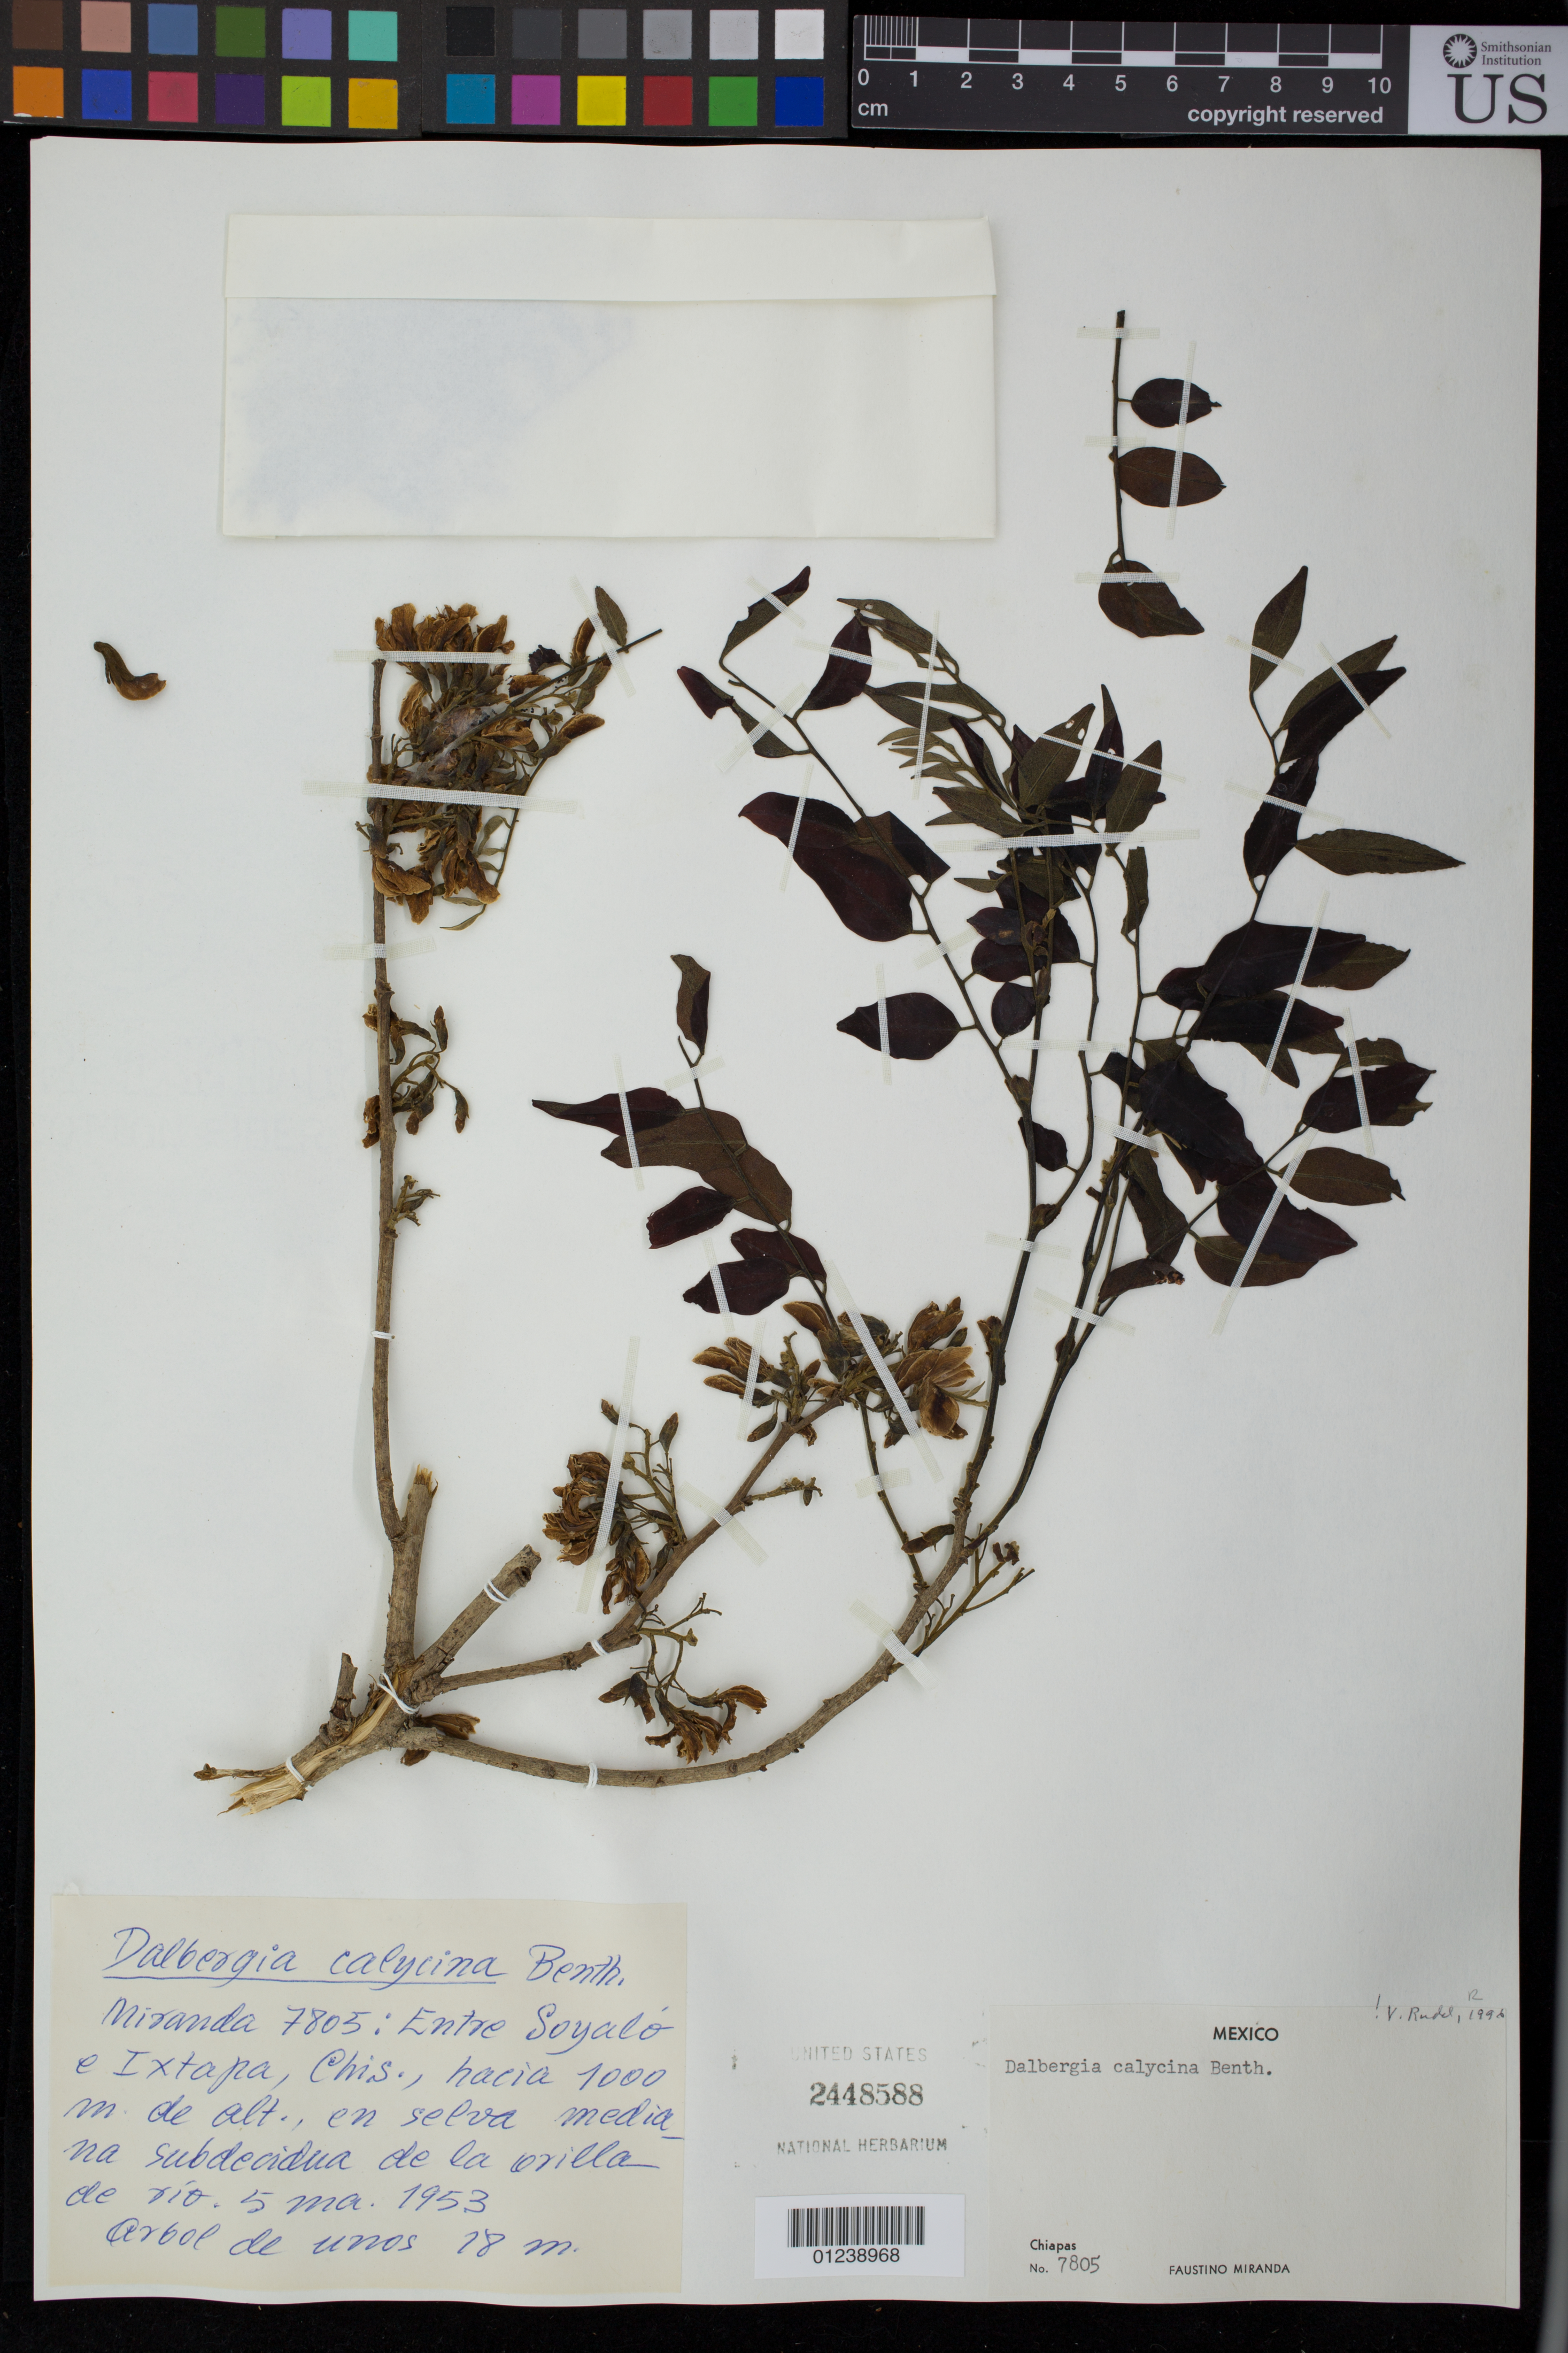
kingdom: Plantae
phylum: Tracheophyta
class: Magnoliopsida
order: Fabales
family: Fabaceae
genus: Dalbergia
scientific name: Dalbergia calycina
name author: Benth.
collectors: F. Miranda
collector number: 7805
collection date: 1953-03-05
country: Mexico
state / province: Chiapas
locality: Entre Soyalo e Ixtapa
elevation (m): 1000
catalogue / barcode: US 2448588